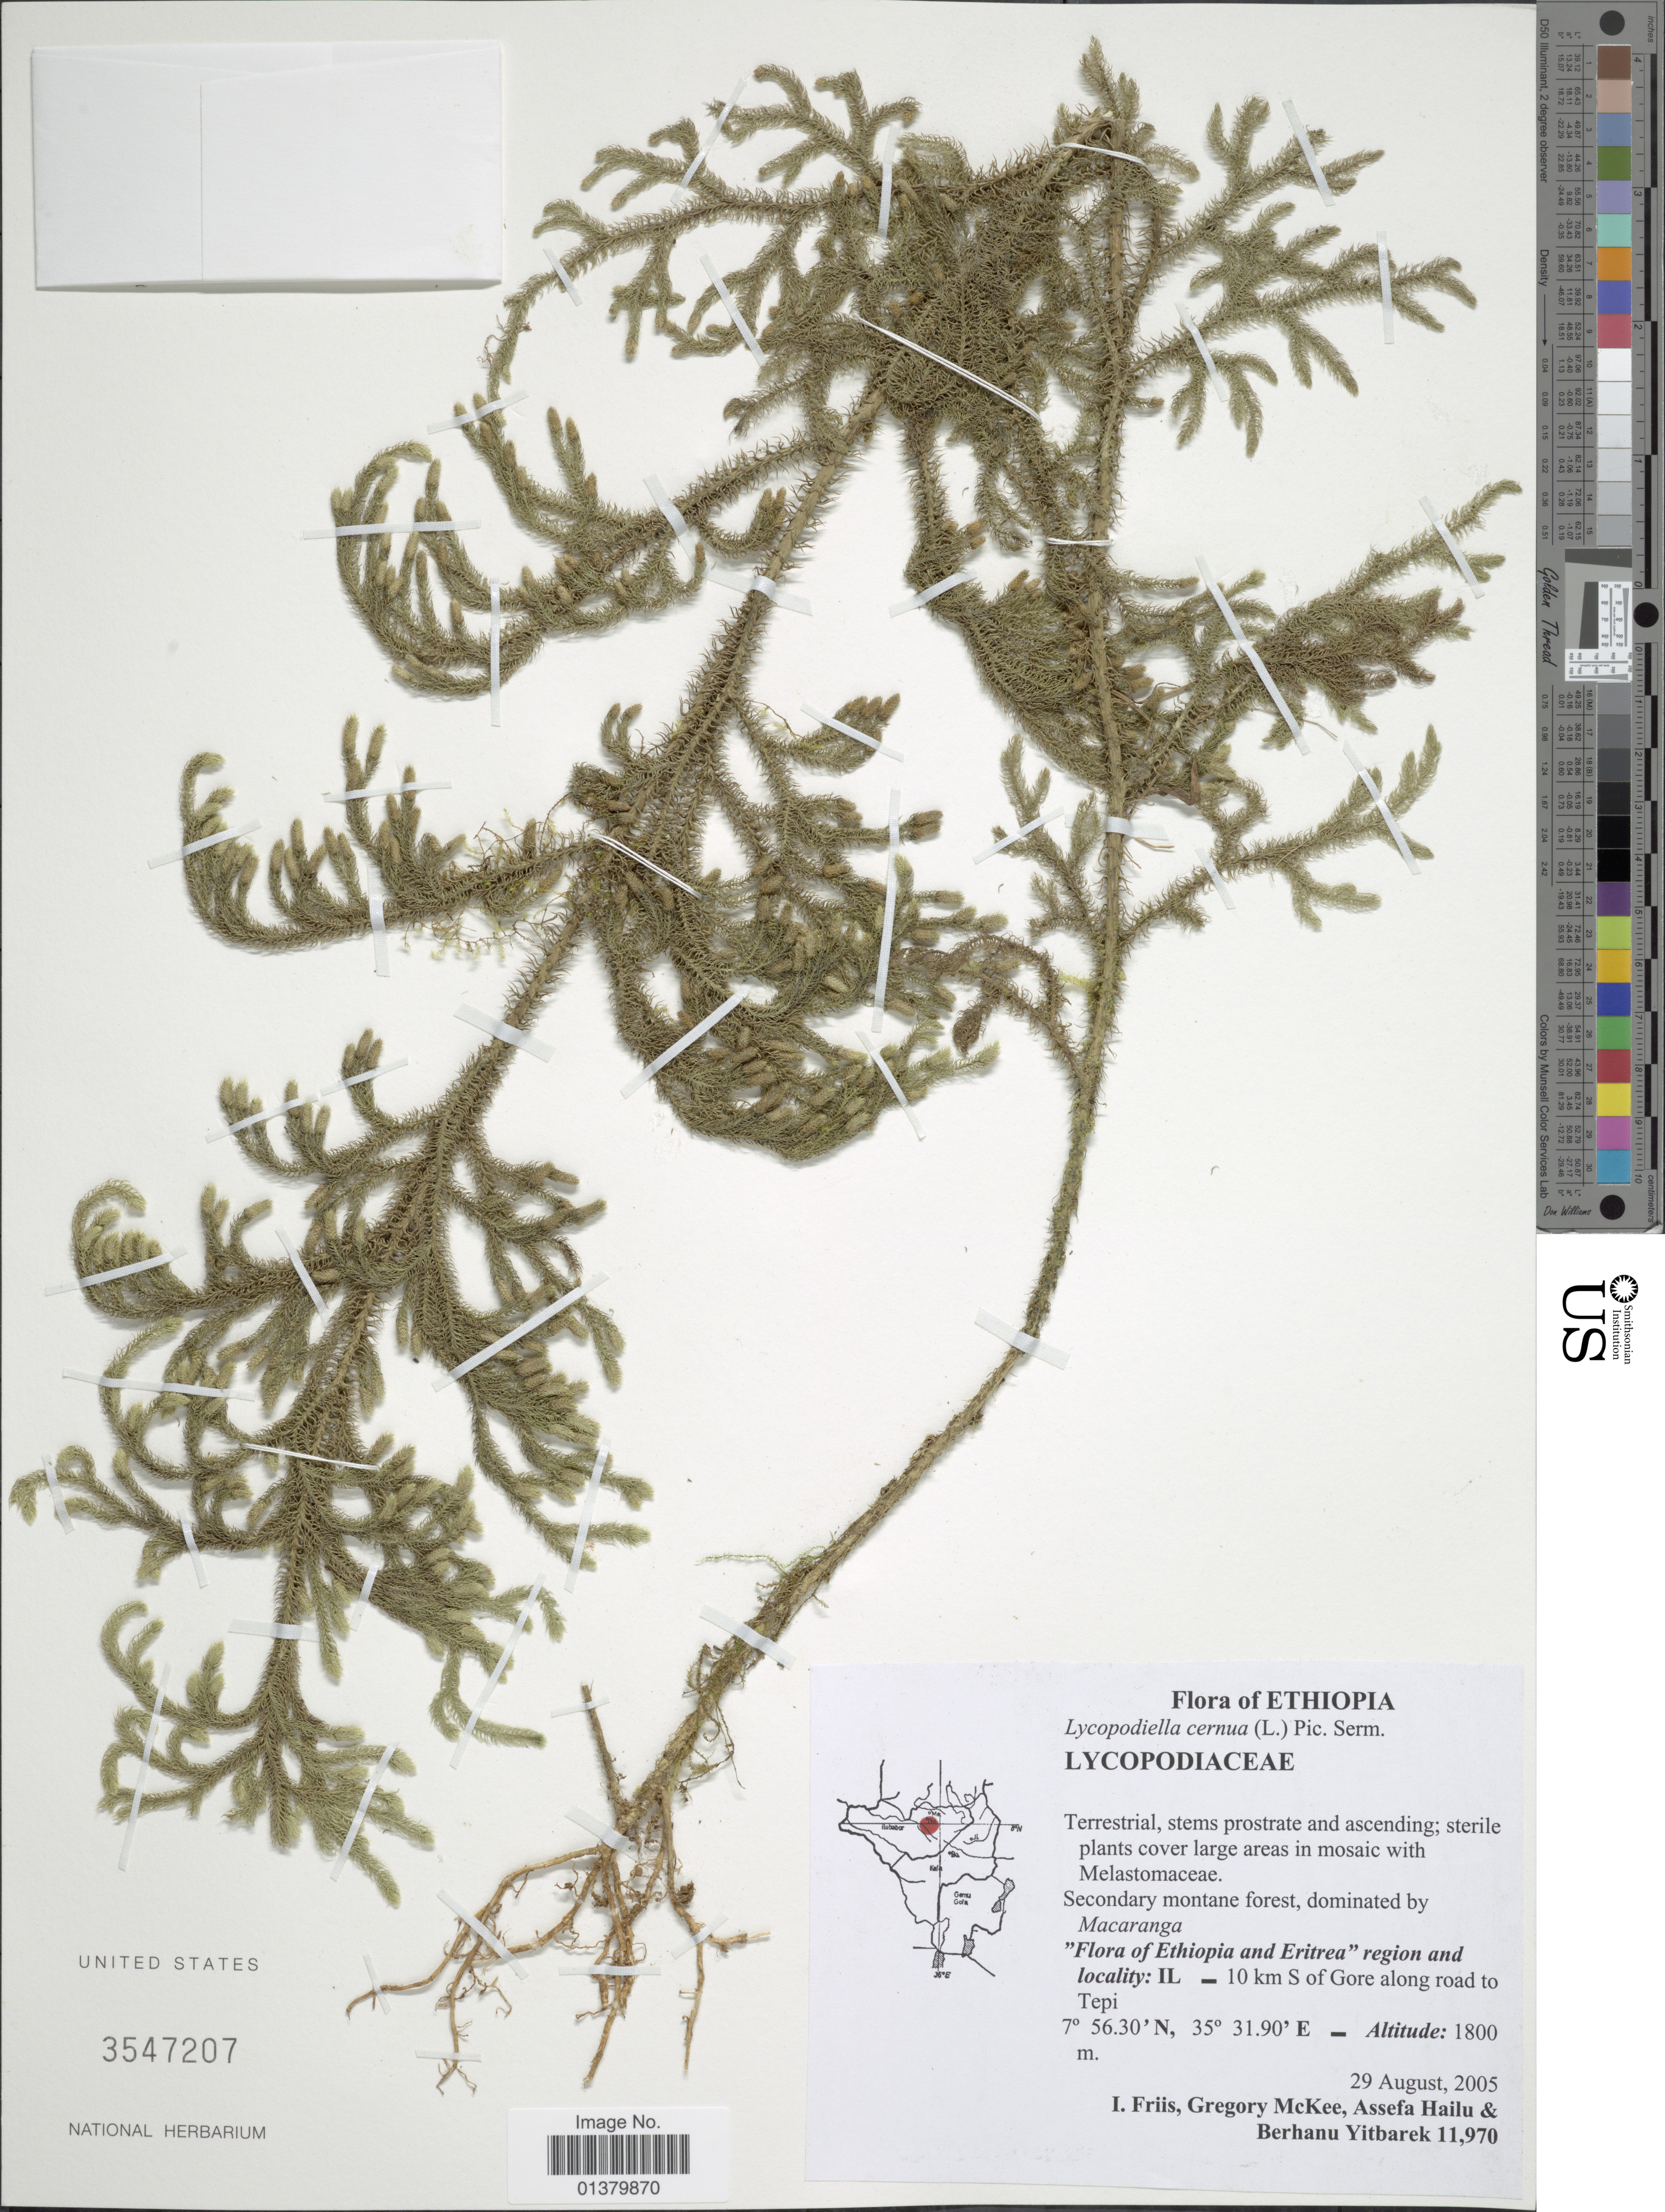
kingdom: Plantae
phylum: Tracheophyta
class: Lycopodiopsida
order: Lycopodiales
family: Lycopodiaceae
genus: Palhinhaea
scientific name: Palhinhaea cernua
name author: (L.) Vasc. & Franco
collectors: I. Friis, G. S. McKee, A. Hailu & B. Yitbarek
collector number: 11970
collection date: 2005-08-29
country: Ethiopia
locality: IL - 10 km S of Gore along road to Tepi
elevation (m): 1800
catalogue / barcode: US 3547207